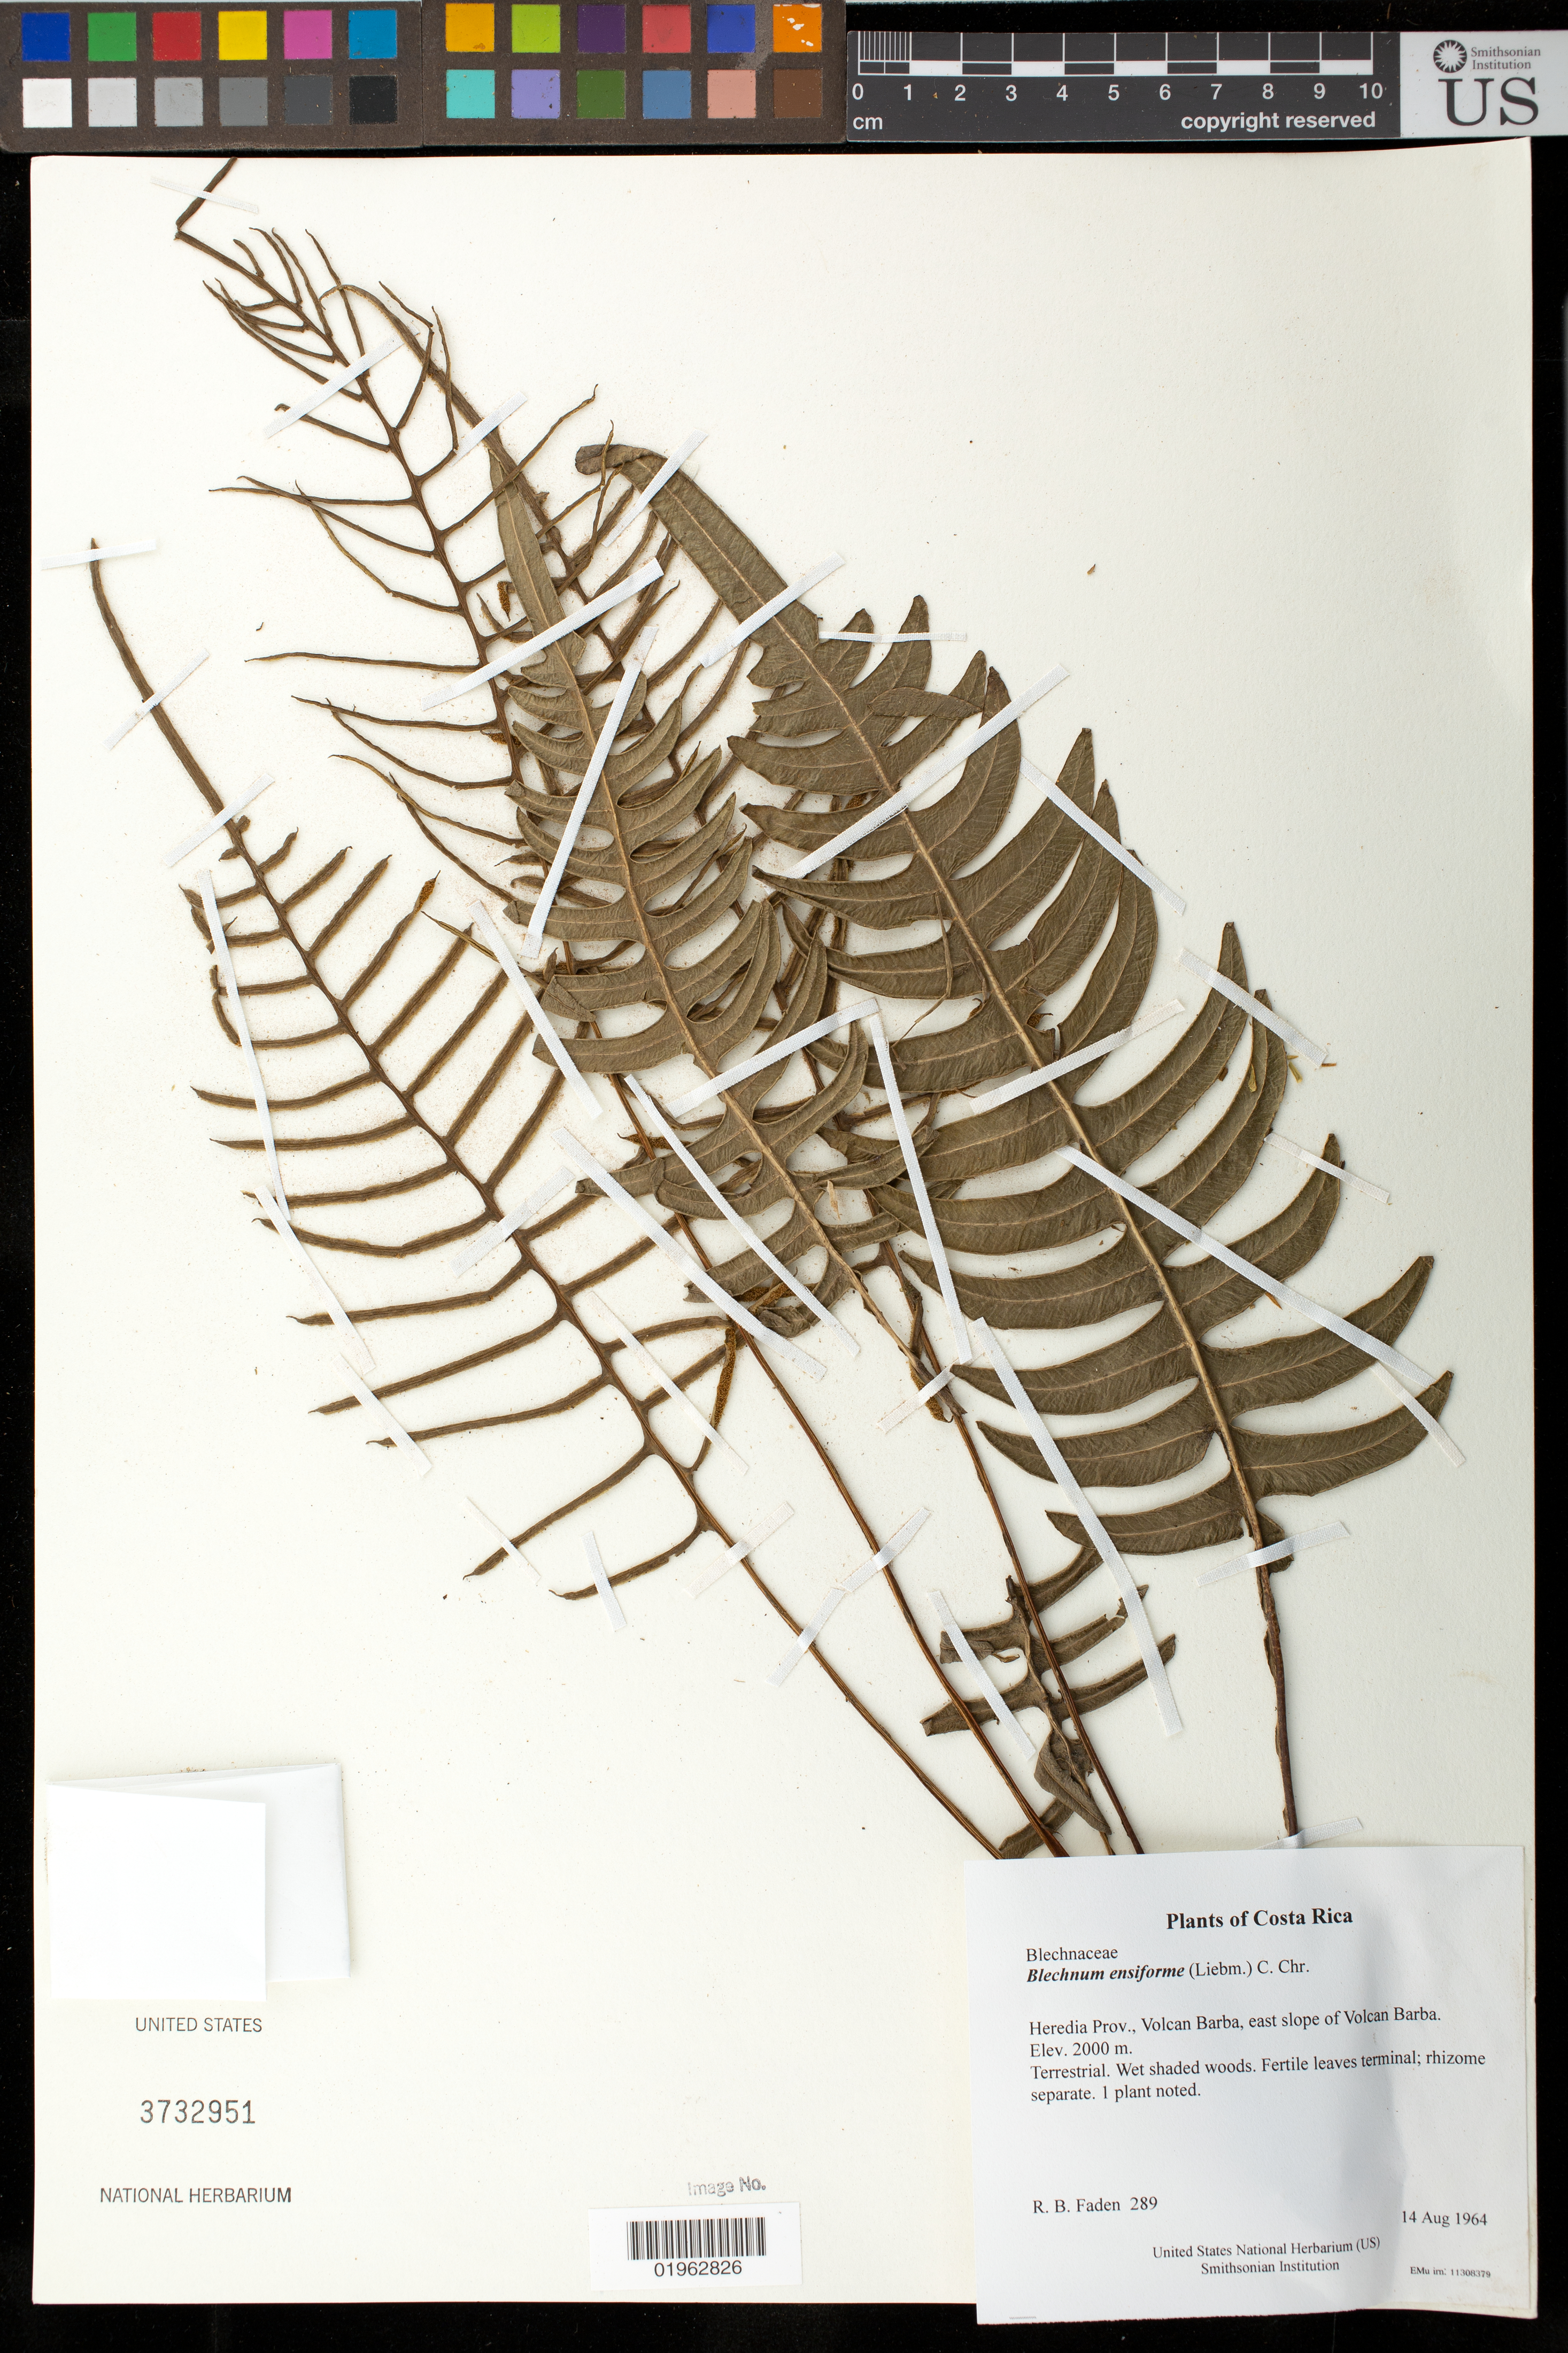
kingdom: Plantae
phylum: Tracheophyta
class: Polypodiopsida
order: Polypodiales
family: Blechnaceae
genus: Lomaridium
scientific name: Lomaridium ensiforme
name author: (Liebm.) Gasper & V.A.O. Dittrich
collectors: R. B. Faden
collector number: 289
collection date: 1964-08-14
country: Costa Rica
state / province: Heredia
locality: Volcan Barba, east slope of Volcan Barba.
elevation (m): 2000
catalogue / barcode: US 3732951